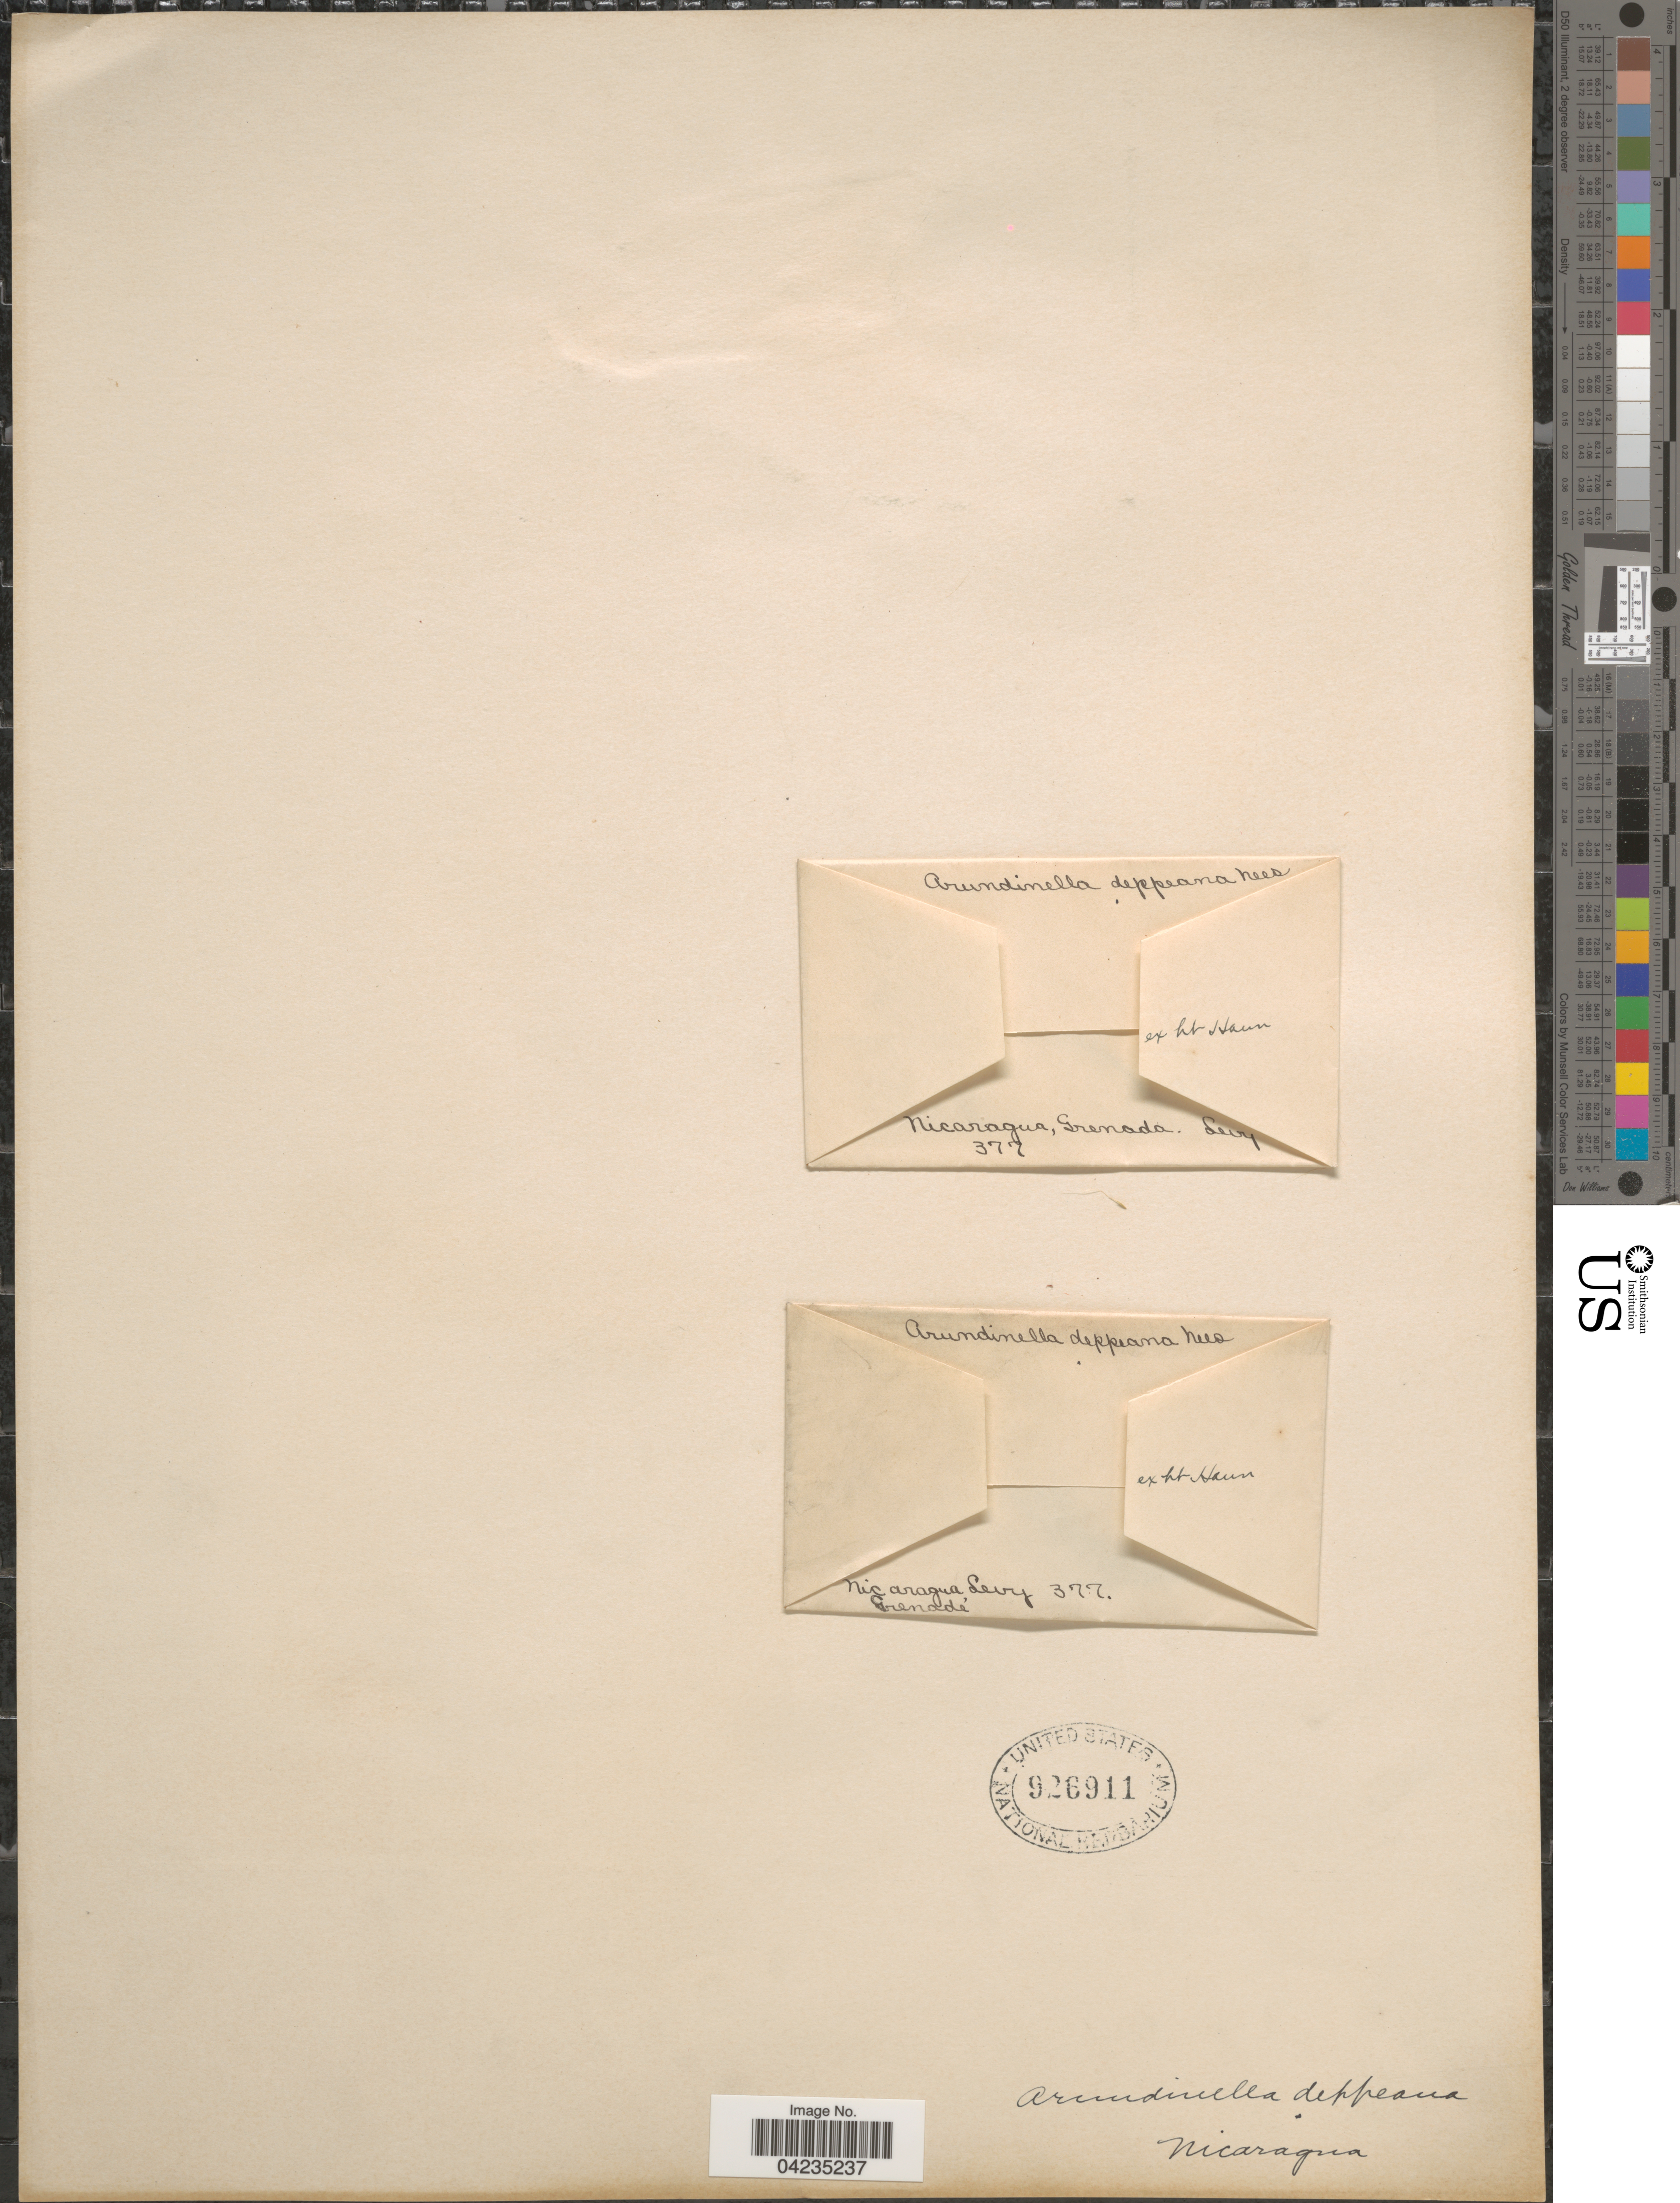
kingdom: Plantae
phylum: Tracheophyta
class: Liliopsida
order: Poales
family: Poaceae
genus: Arundinella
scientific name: Arundinella deppeana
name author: Nees ex Steud.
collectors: -. Levy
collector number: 377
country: Nicaragua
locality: Grenada.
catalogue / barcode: US 926911